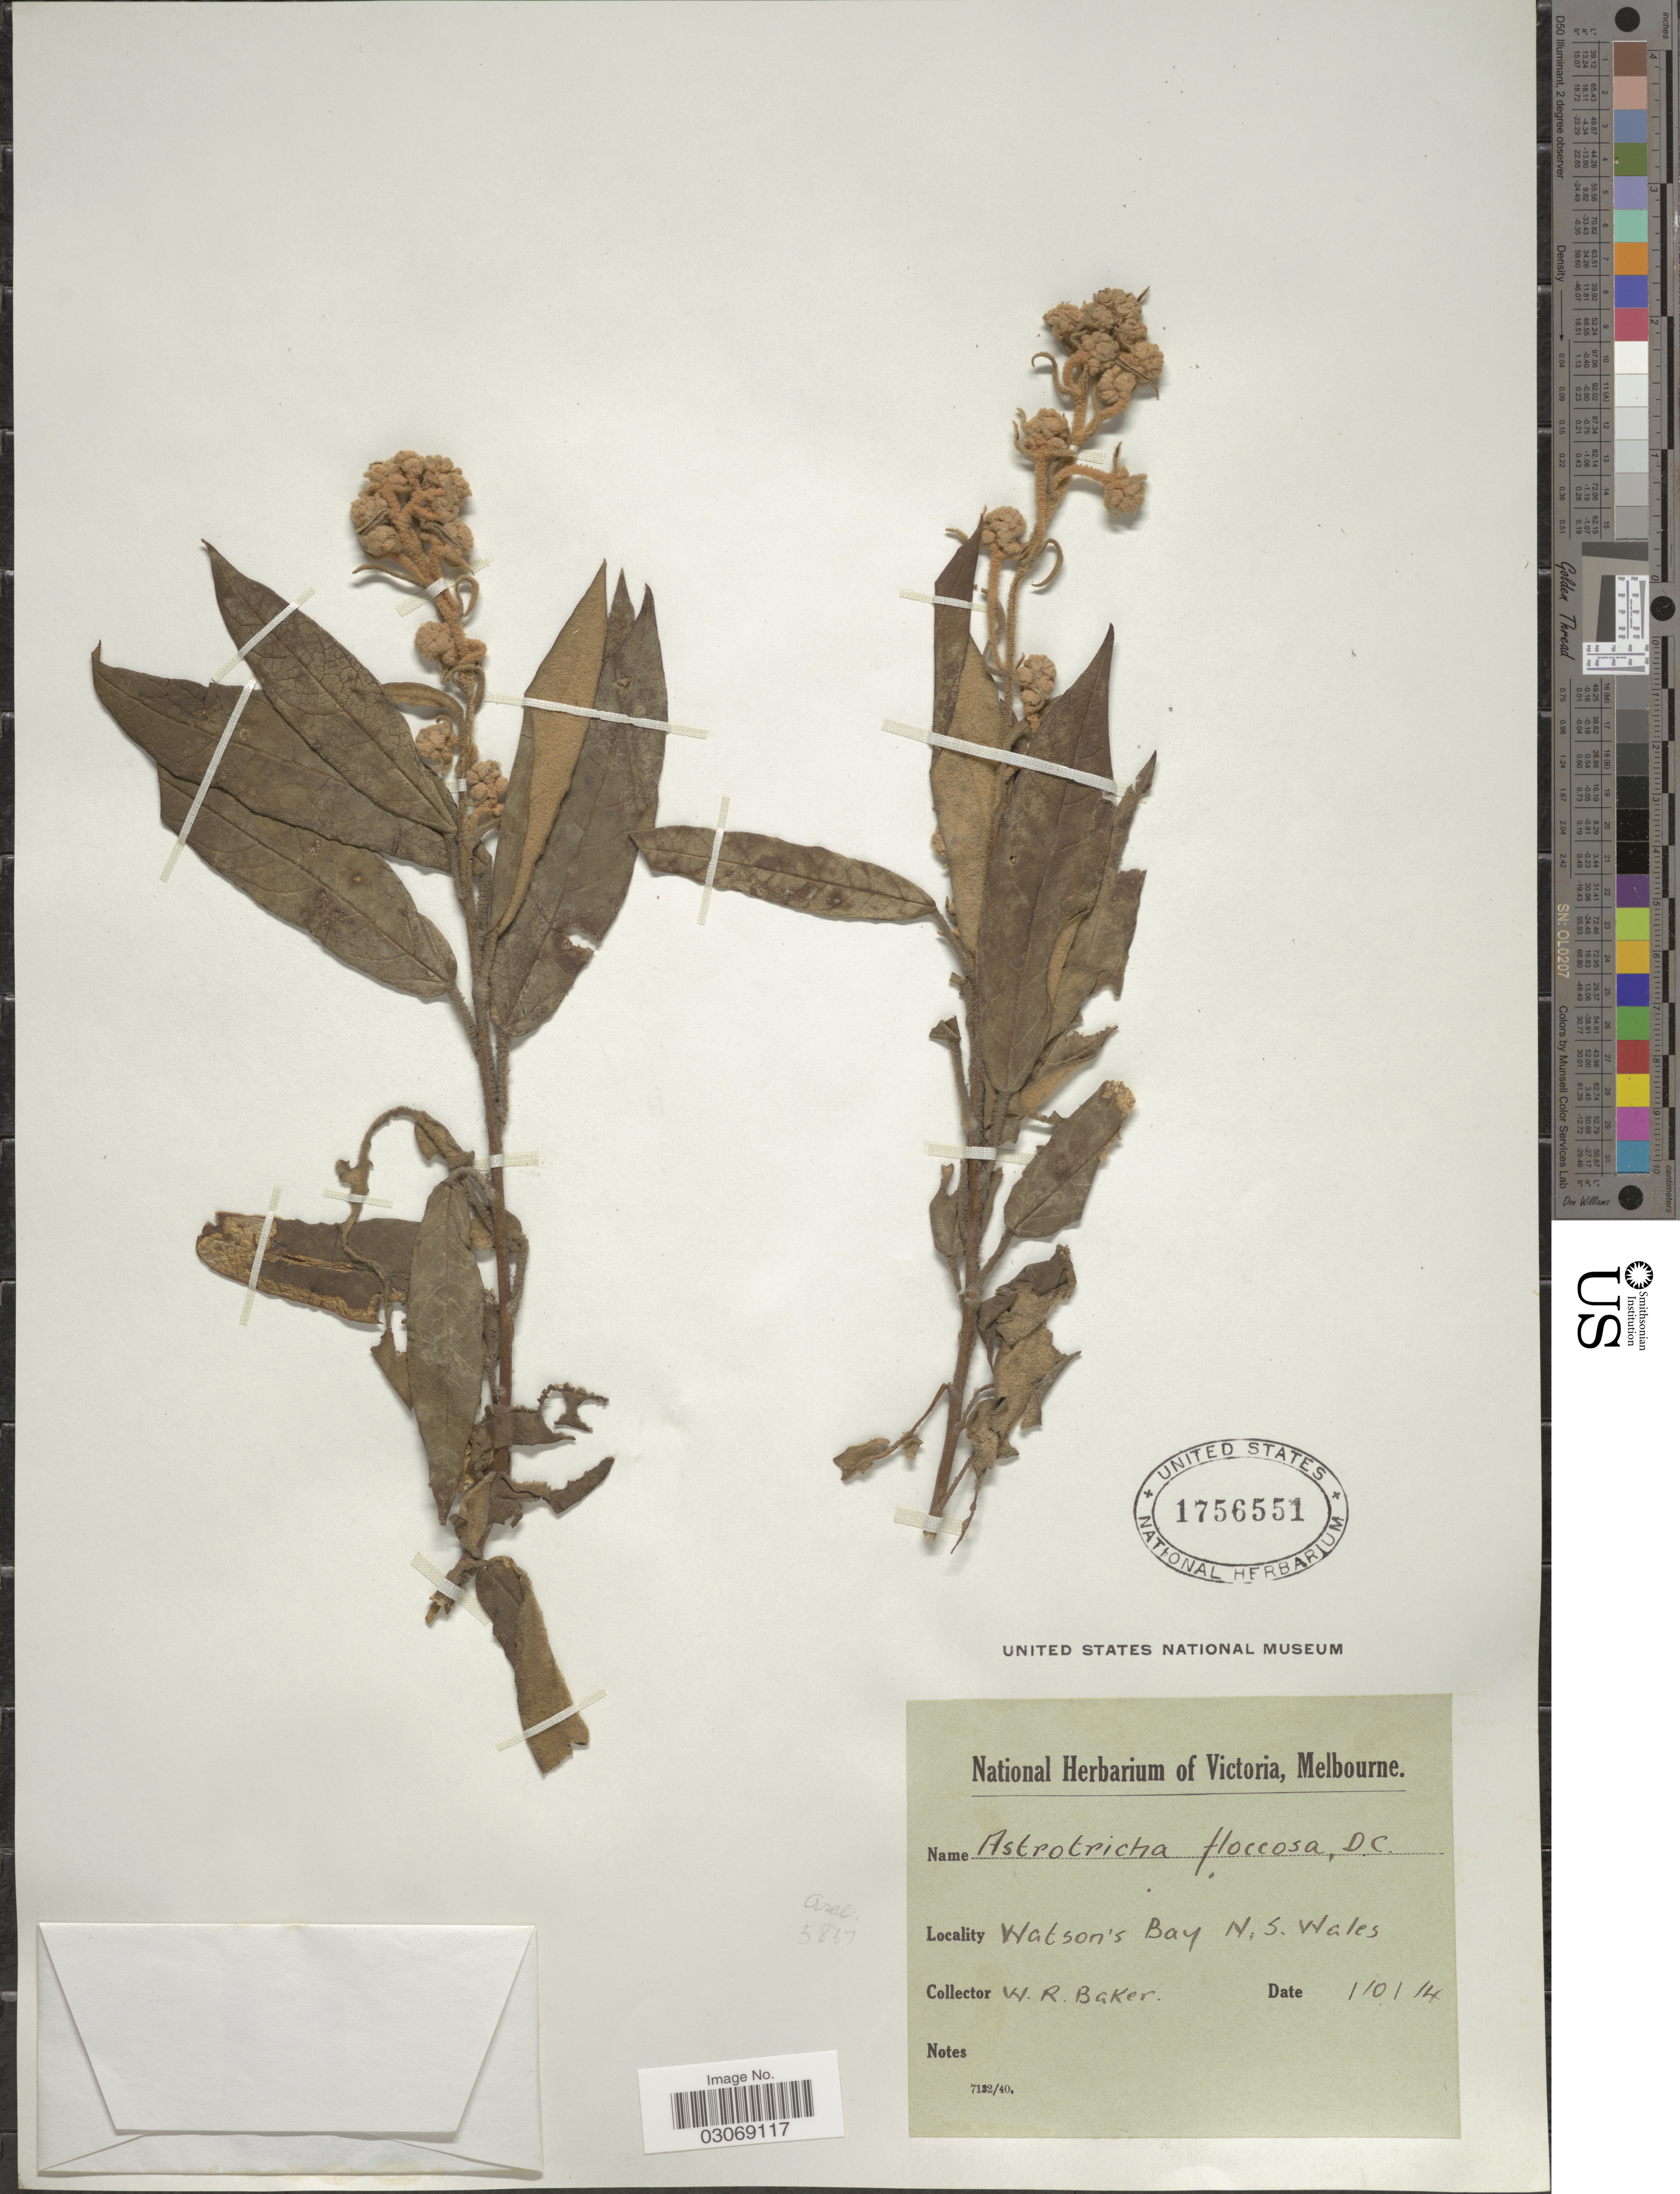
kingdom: Plantae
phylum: Tracheophyta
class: Magnoliopsida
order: Apiales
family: Araliaceae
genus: Astrotricha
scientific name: Astrotricha floccosa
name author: DC.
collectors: W. Baker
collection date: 1914-10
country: Australia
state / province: New South Wales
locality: Watson's Bay.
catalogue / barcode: US 1756551